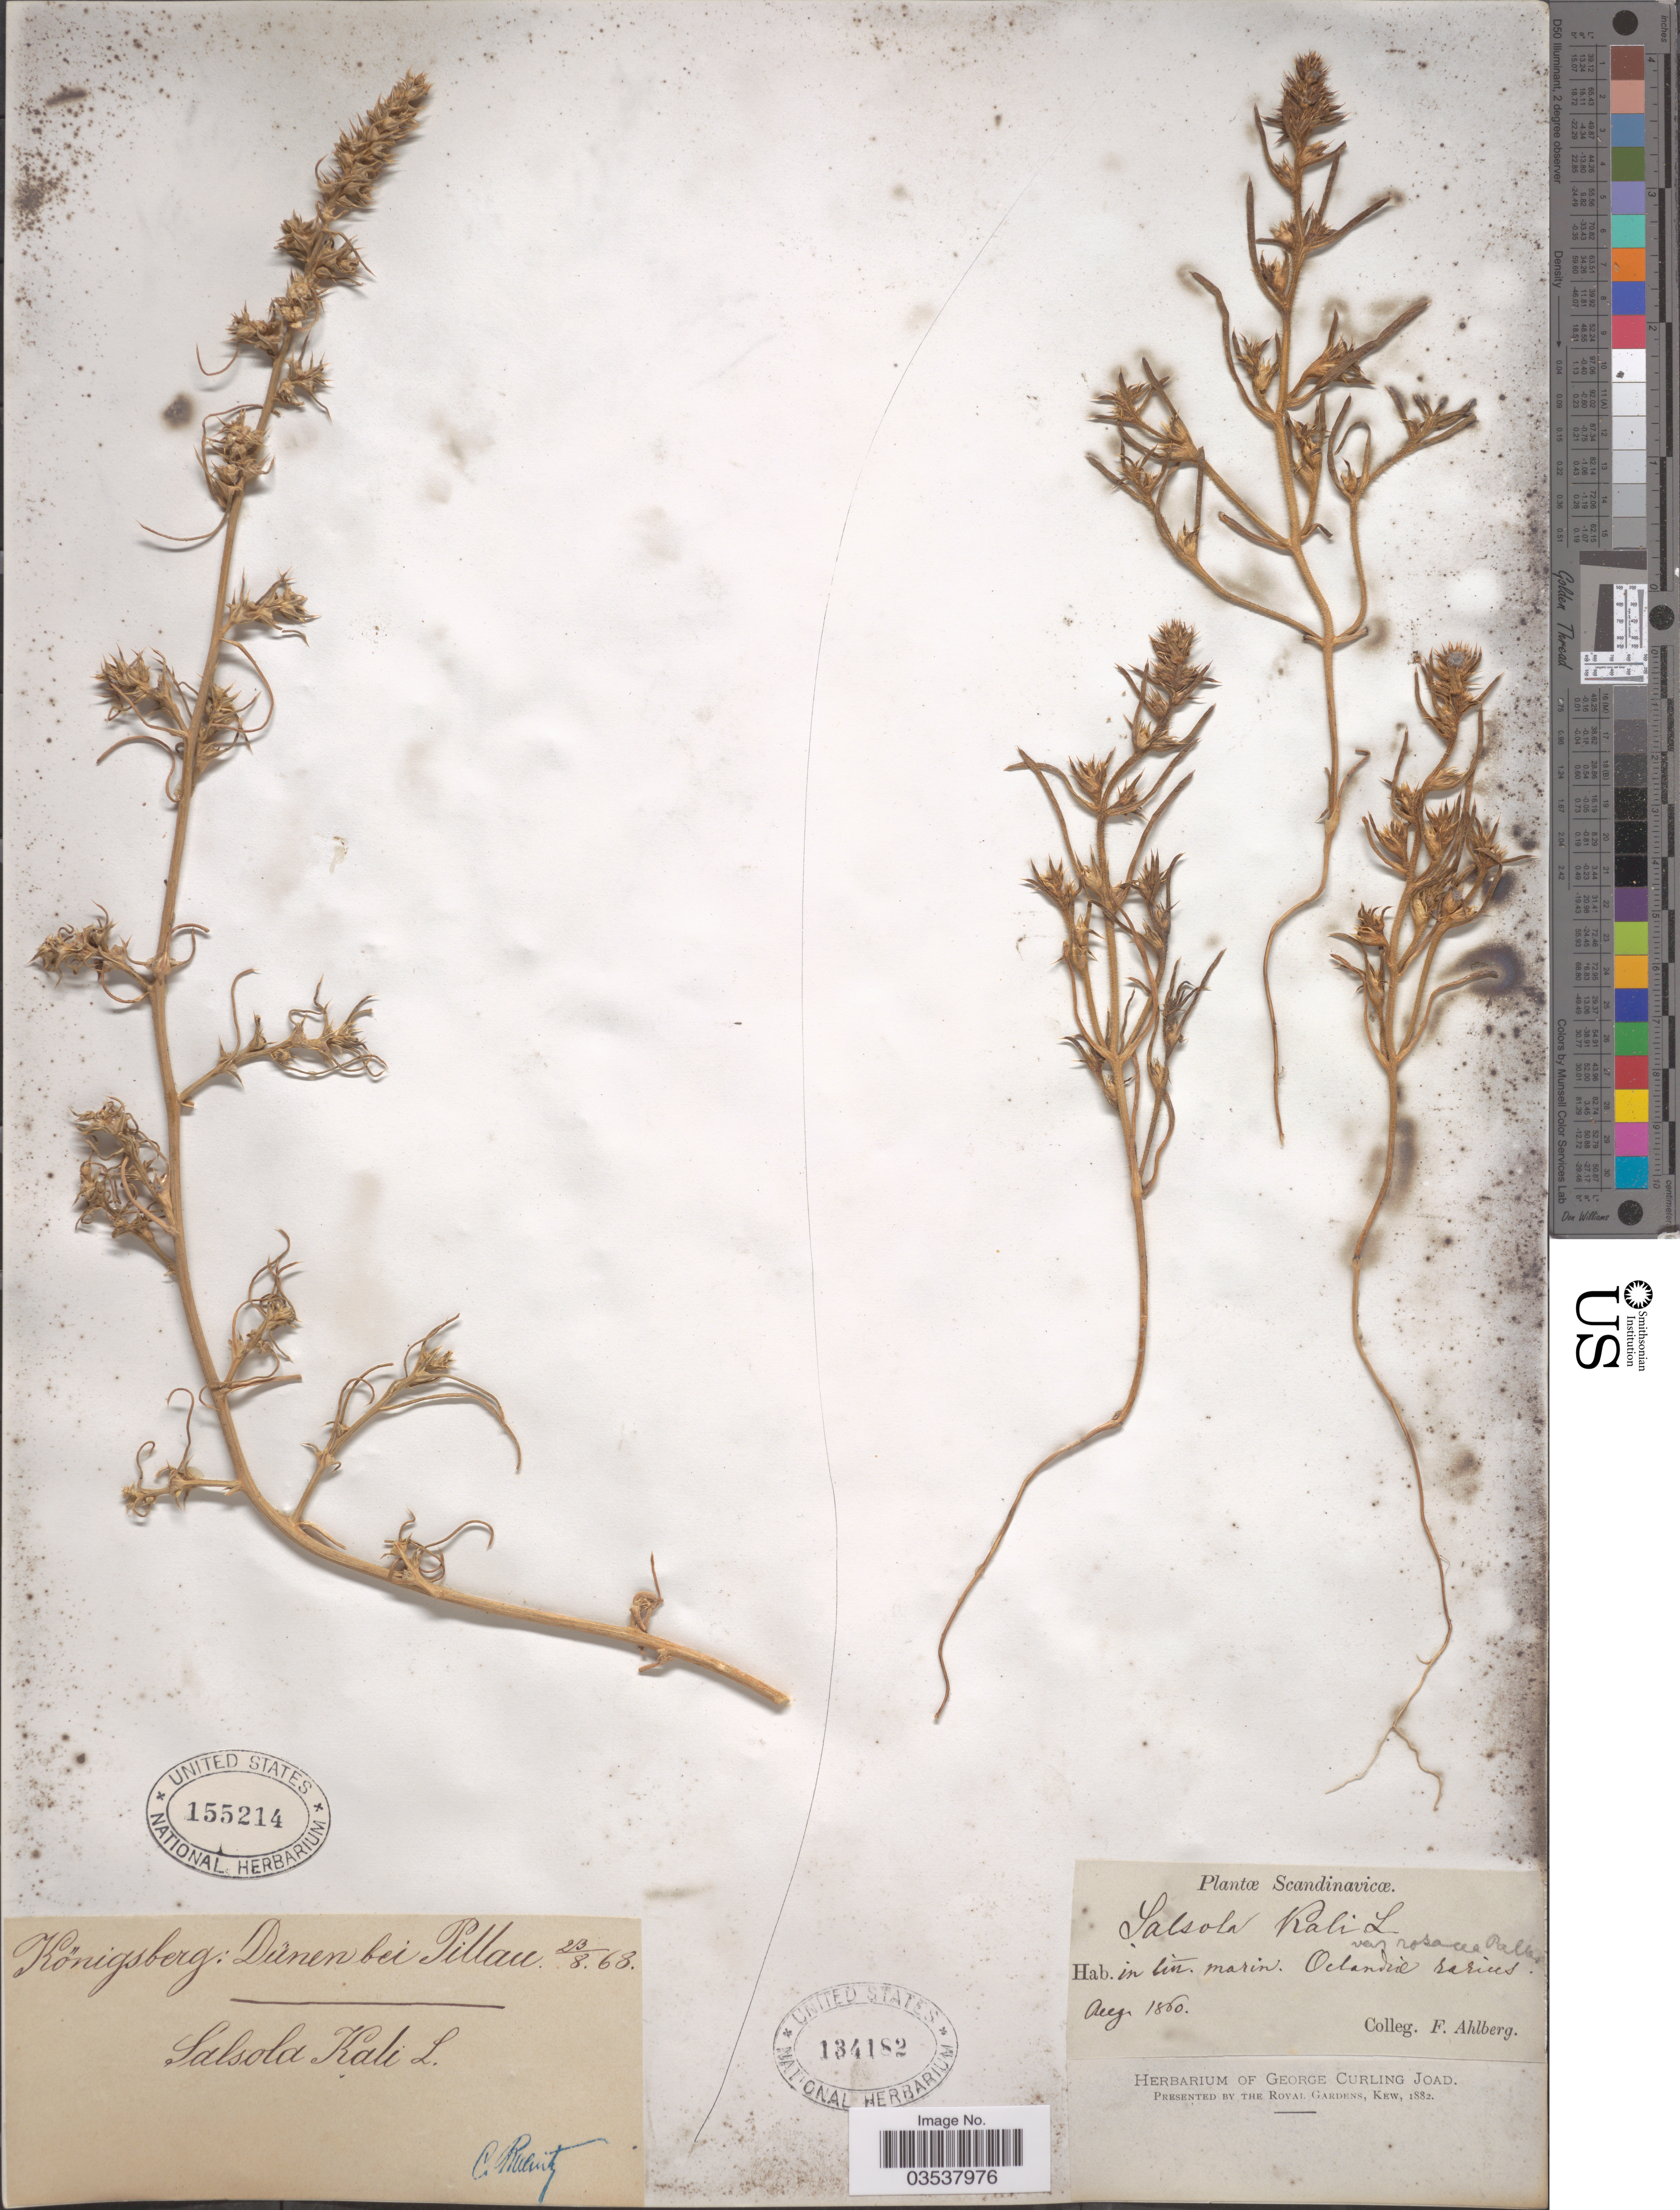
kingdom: Plantae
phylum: Tracheophyta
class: Magnoliopsida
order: Caryophyllales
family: Amaranthaceae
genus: Salsola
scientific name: Salsola kali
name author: L.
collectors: F. Ahlberg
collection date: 1860-08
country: Sweden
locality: Scandinavicæ. In tin. marin. Oelandie rarius.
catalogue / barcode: US 134182-2